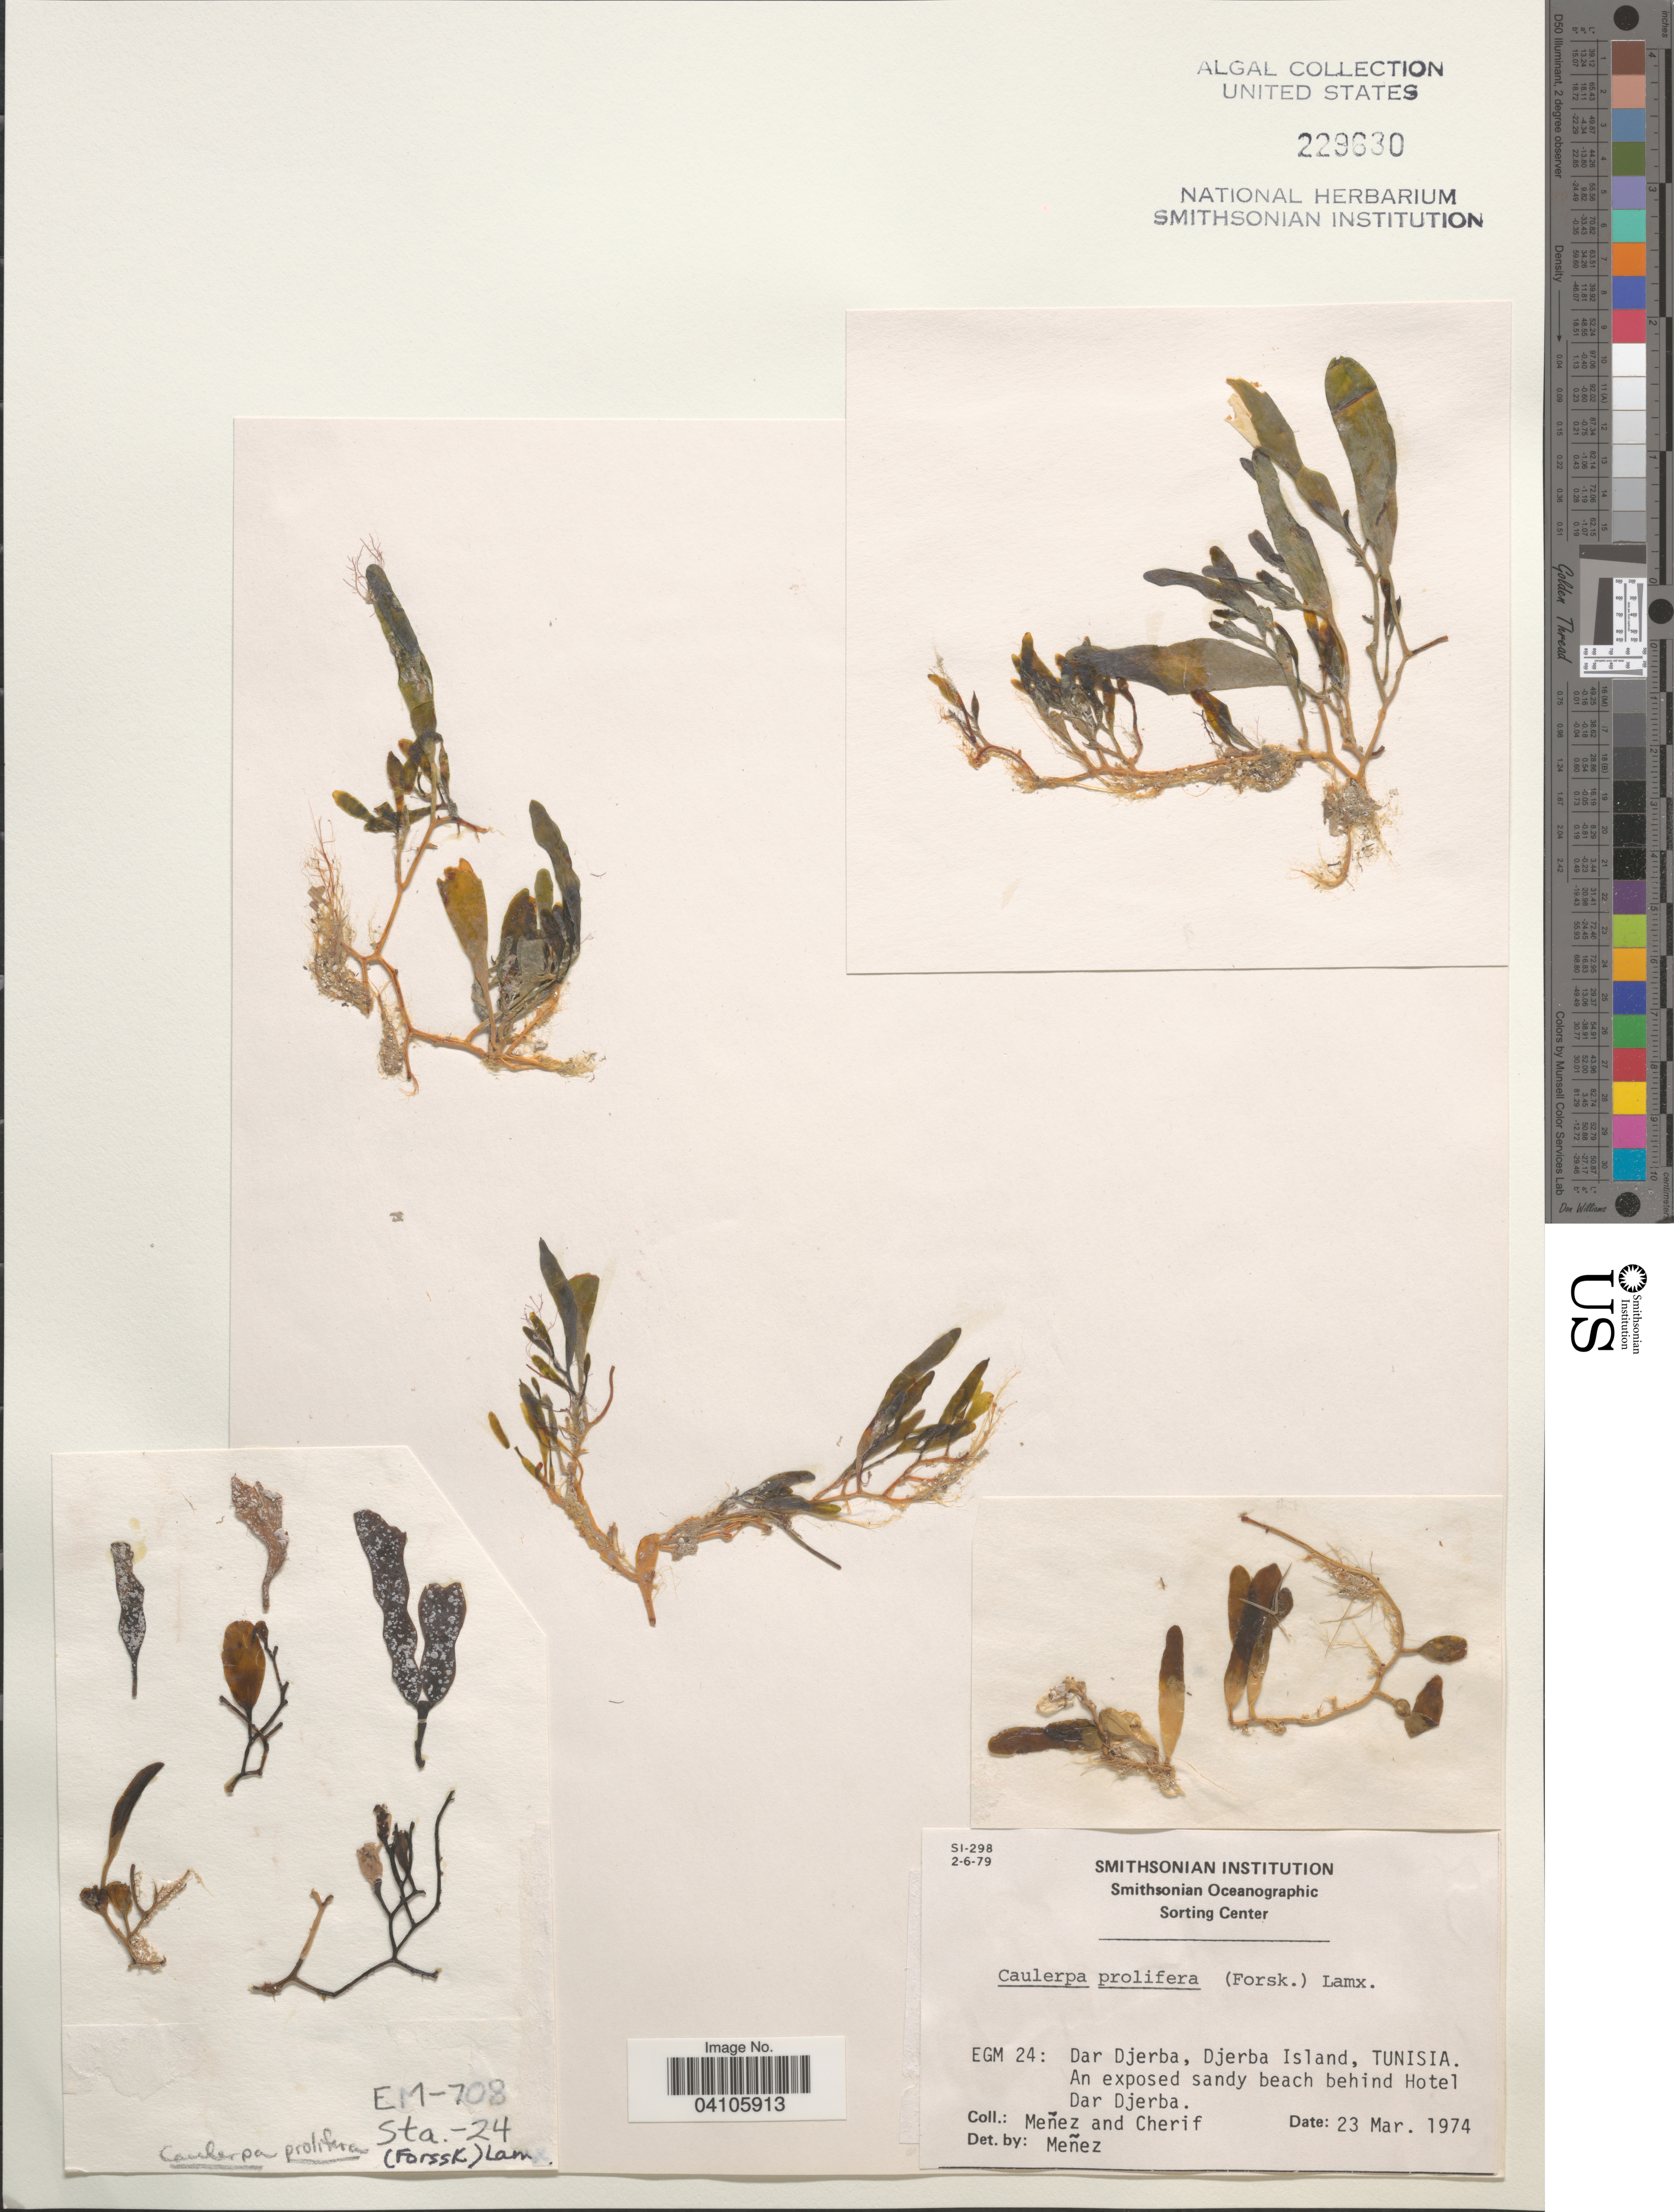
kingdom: Plantae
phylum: Chlorophyta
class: Ulvophyceae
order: Bryopsidales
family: Caulerpaceae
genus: Caulerpa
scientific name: Caulerpa prolifera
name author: (Forssk.) J.V.Lamouroux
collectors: Menez & -. Cherif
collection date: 1974-03-23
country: Tunisia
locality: EGM 24: Dar Djerba, Djerba Island. An exposed sandy beach behind Hotel Dar Djerba.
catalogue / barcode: US 229630